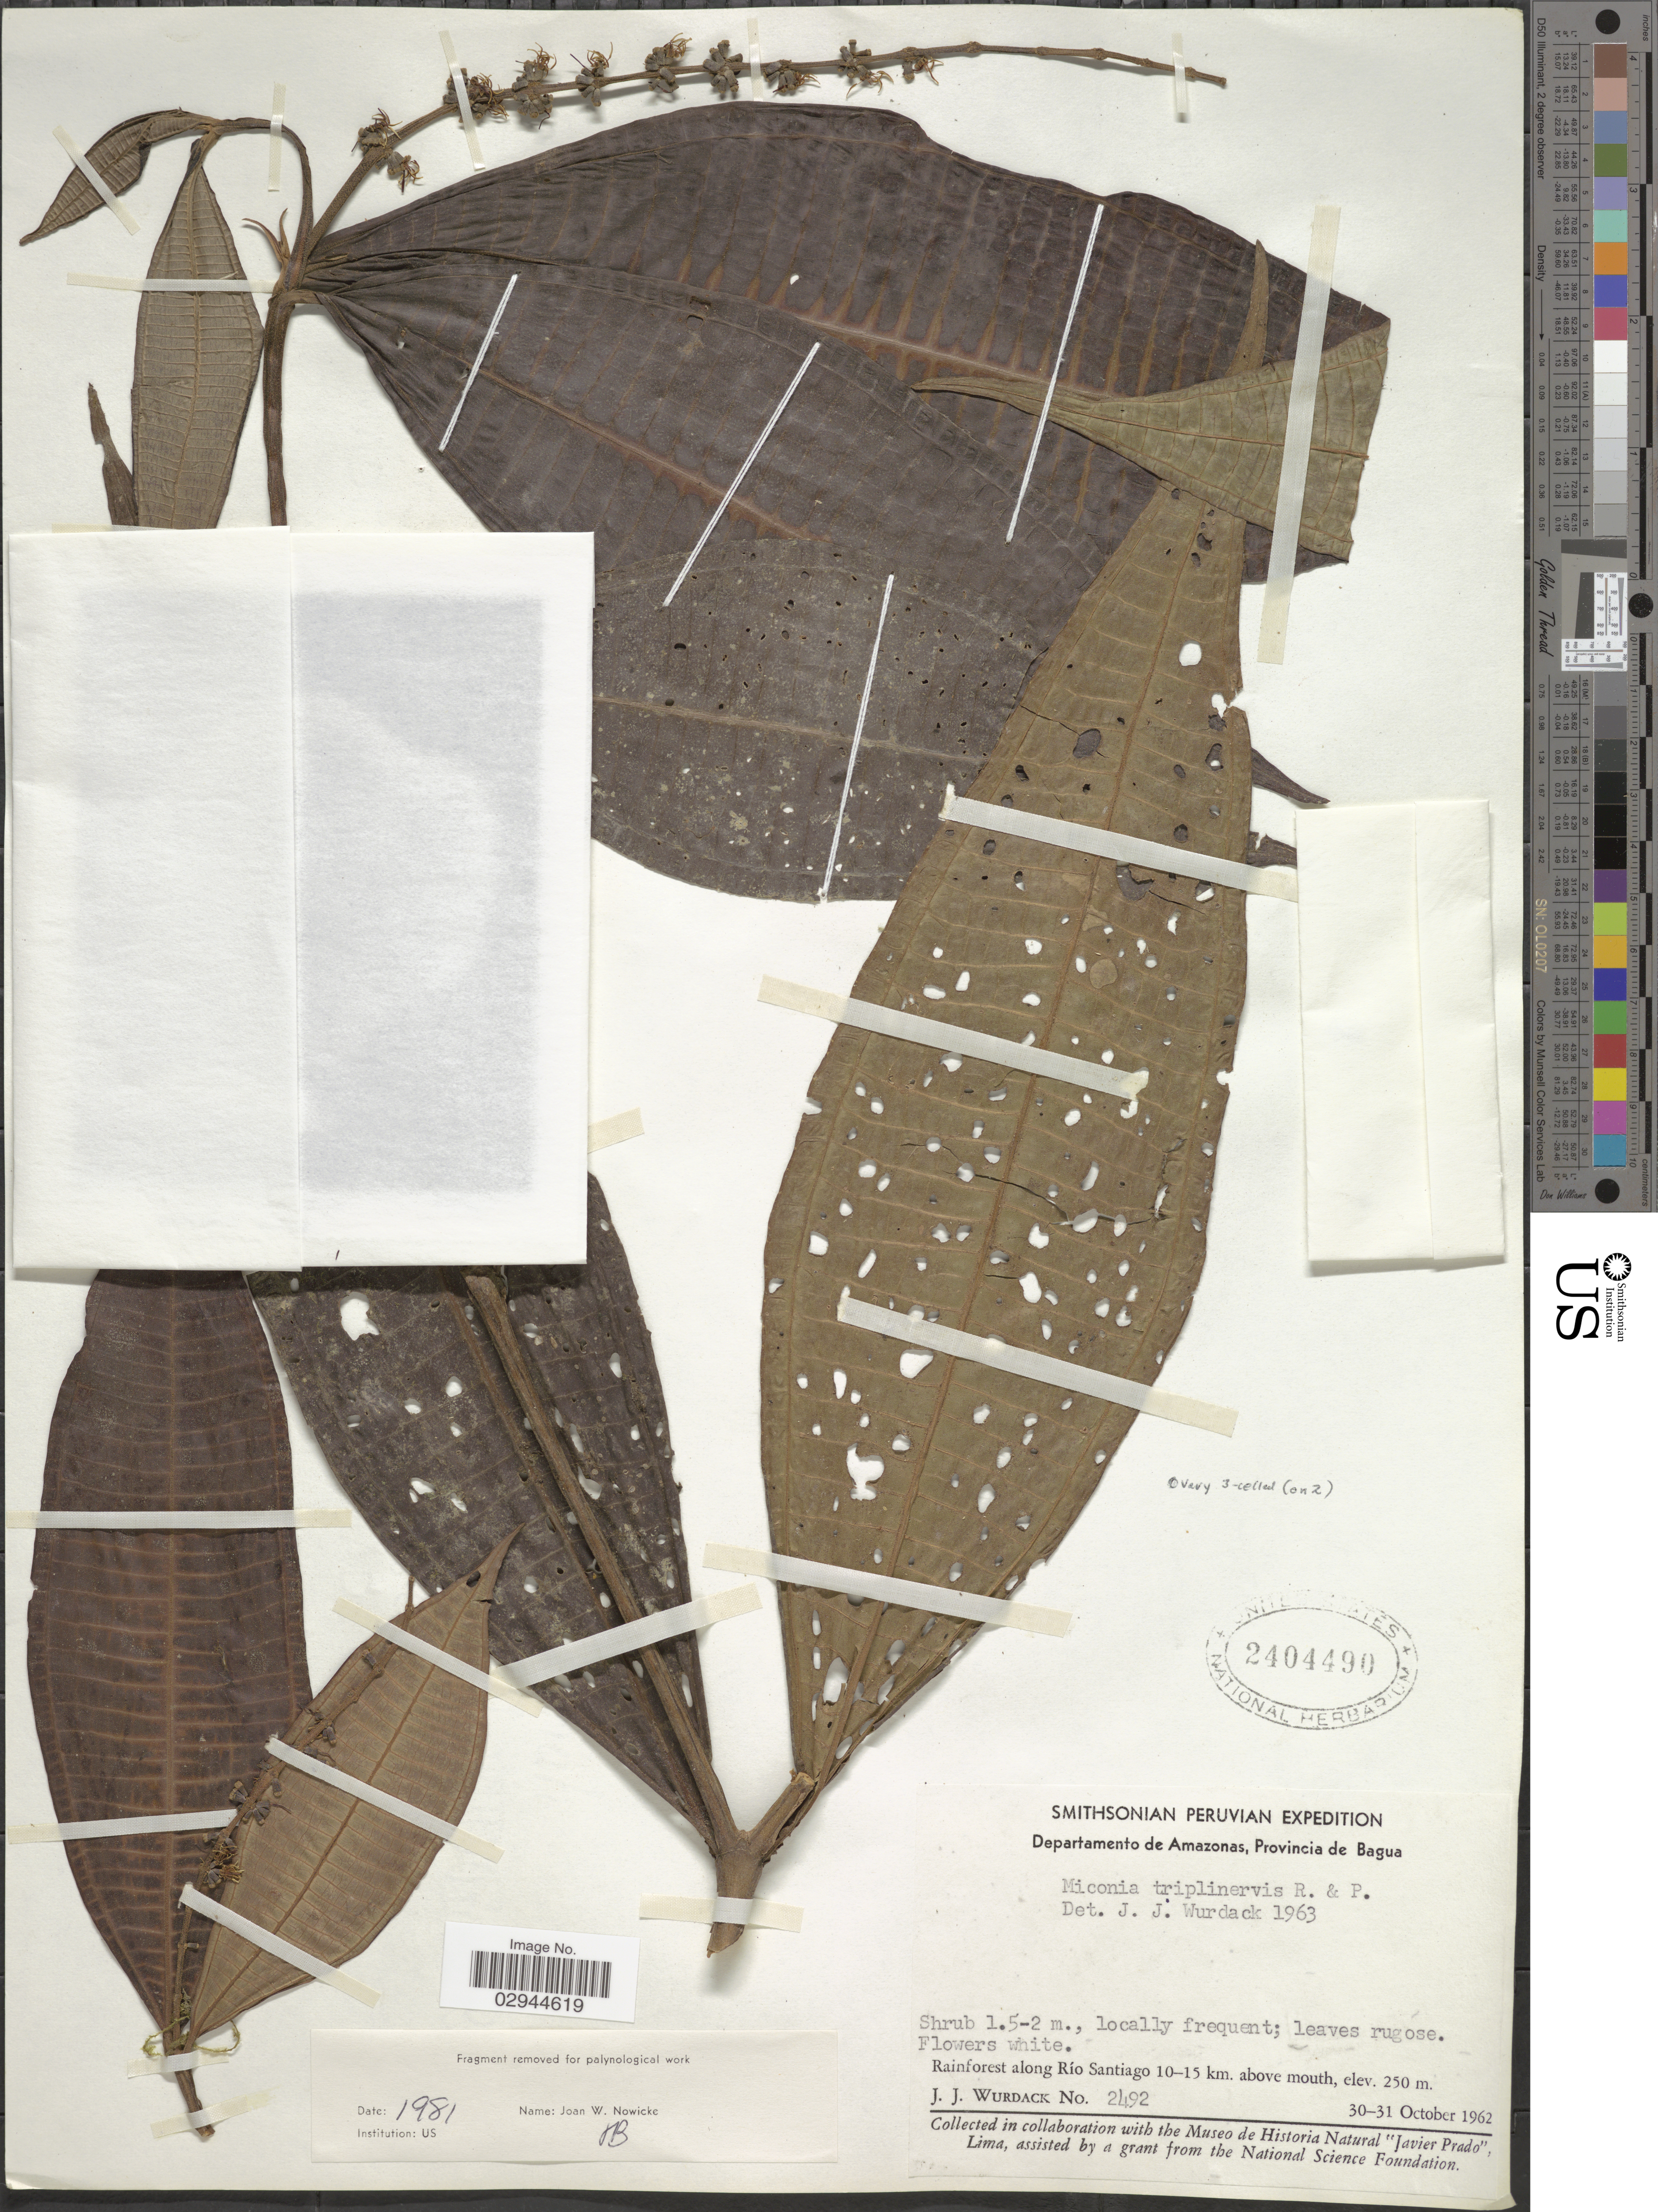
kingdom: Plantae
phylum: Tracheophyta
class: Magnoliopsida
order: Myrtales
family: Melastomataceae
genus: Miconia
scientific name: Miconia triplinervis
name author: Ruiz & Pav.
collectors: J. J. Wurdack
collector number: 2492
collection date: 1962-10-30/1962-10-31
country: Peru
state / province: Amazonas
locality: Departamento de Amazonas, Provincia de Bagua, Rainforest along Río Santiago 10-15 km. above mouth.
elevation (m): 250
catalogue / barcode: US 2404490